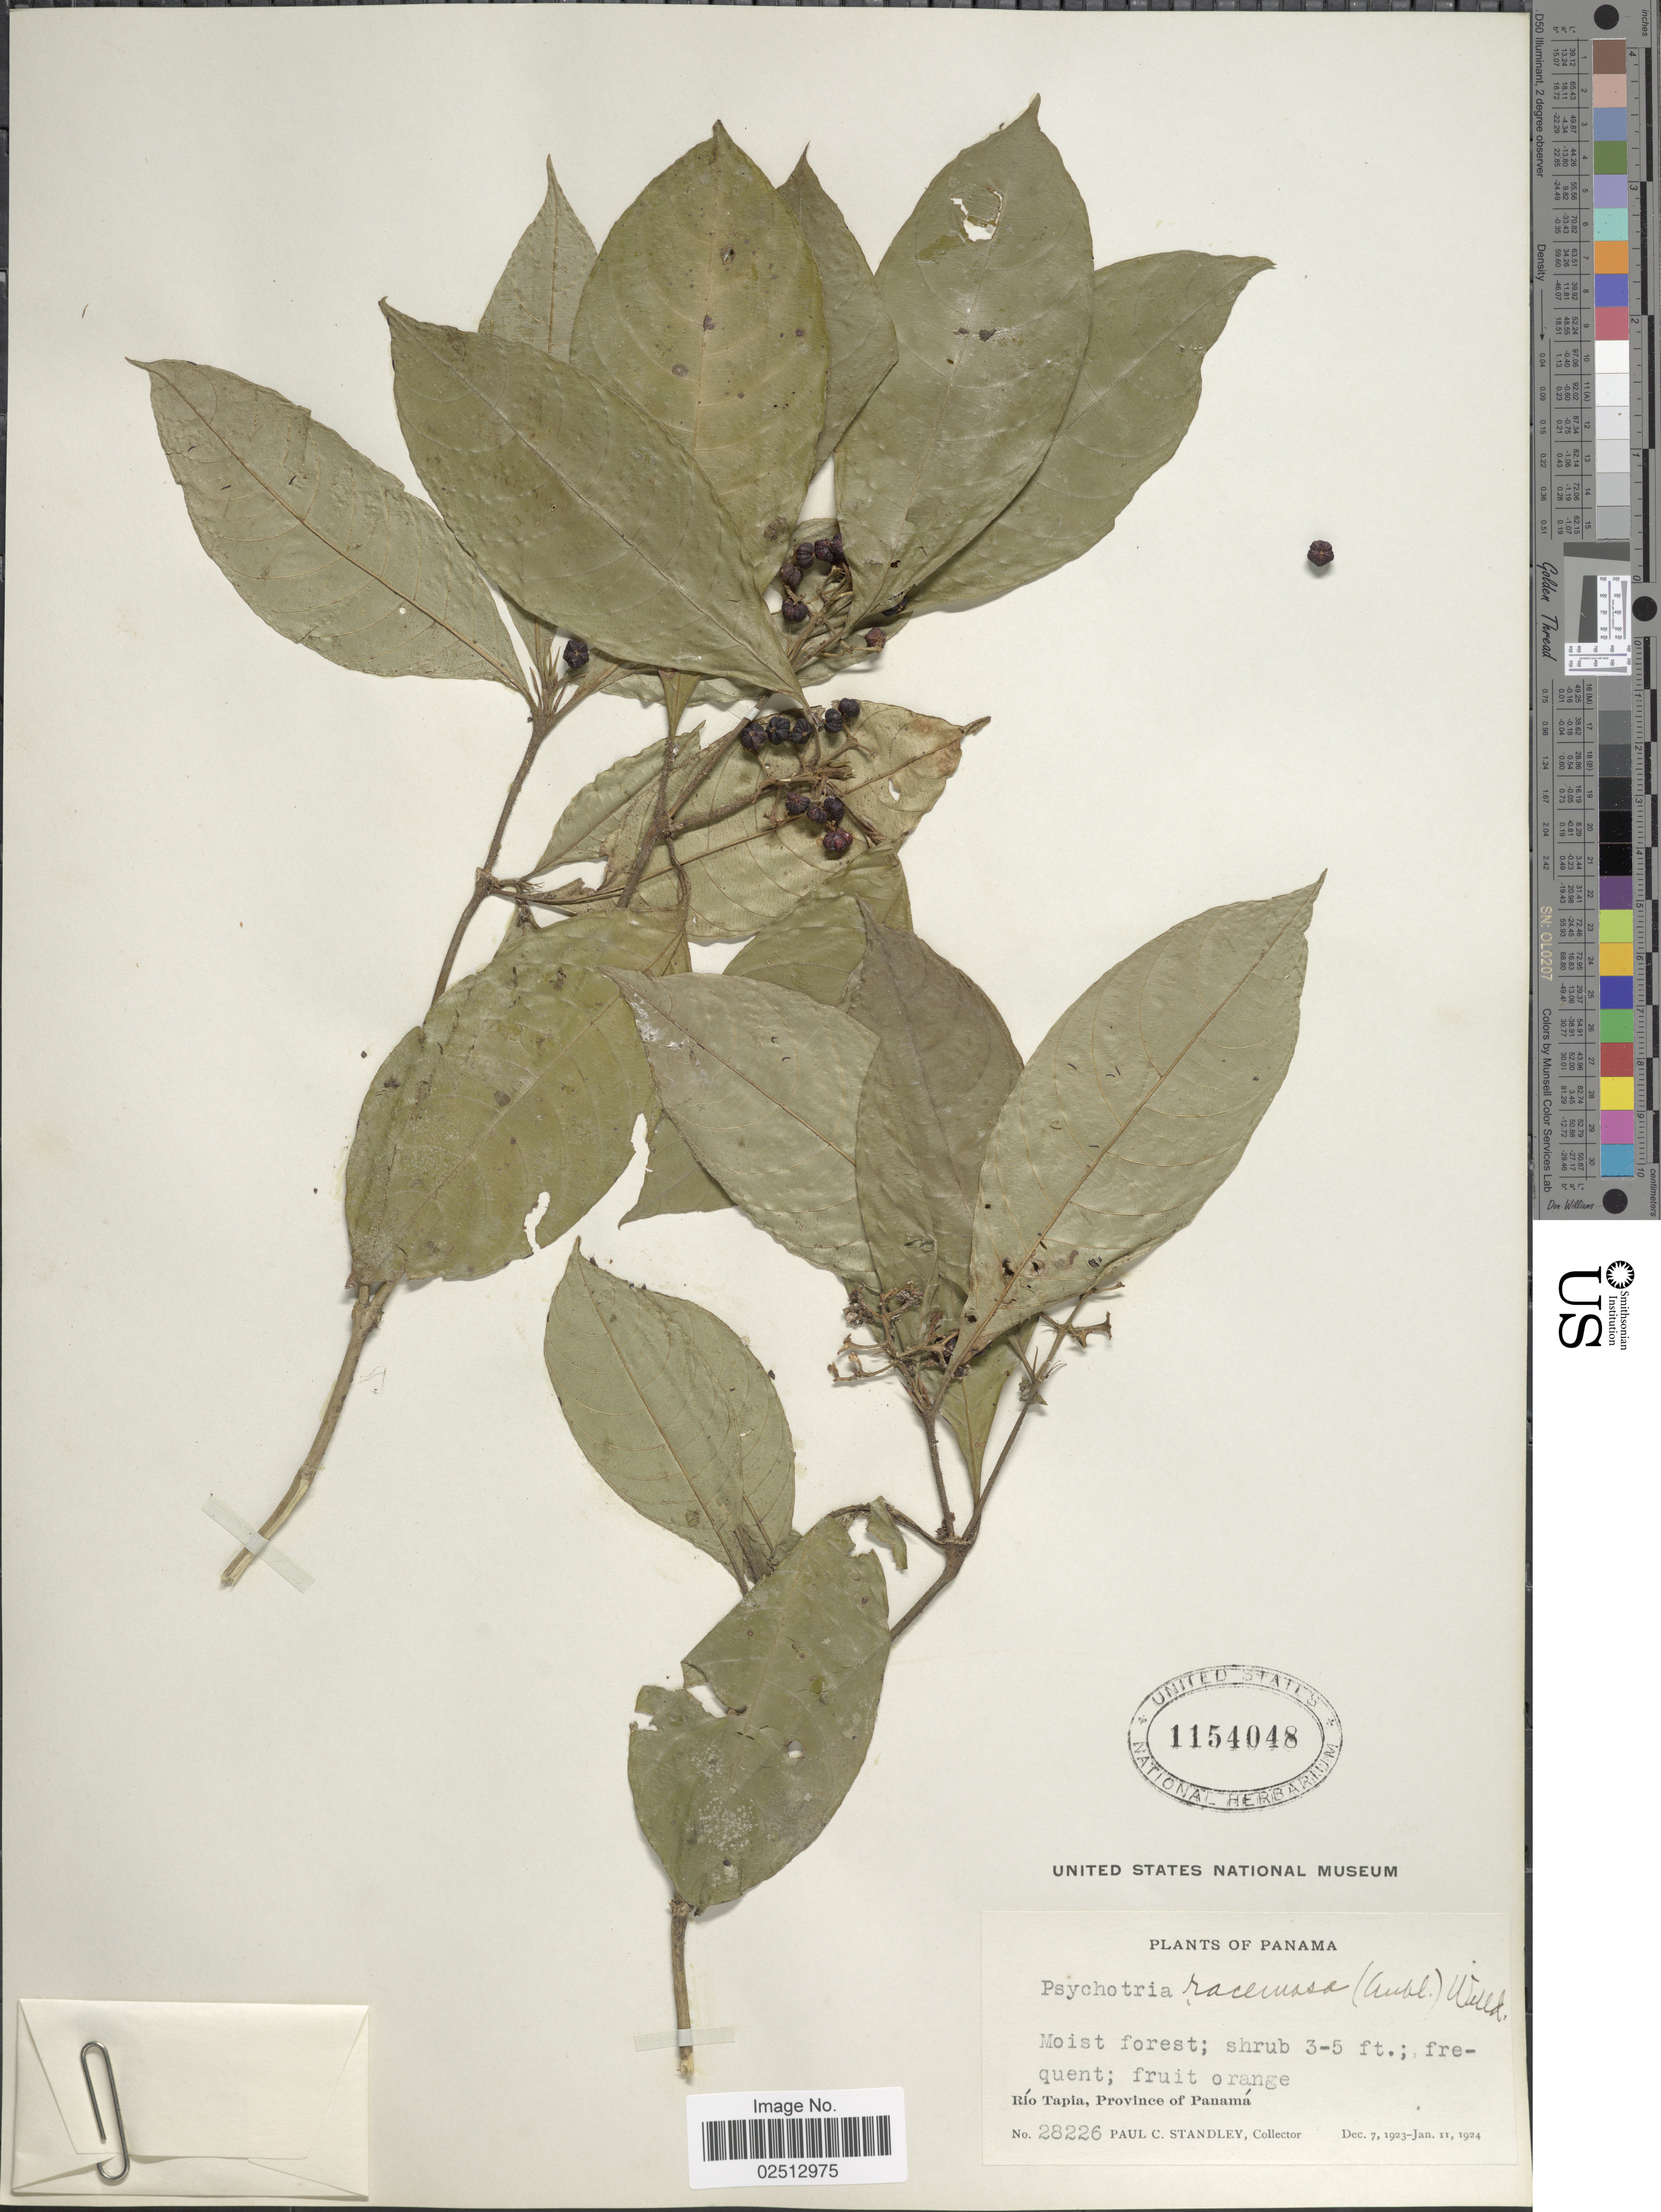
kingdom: Plantae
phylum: Tracheophyta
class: Magnoliopsida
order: Gentianales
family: Rubiaceae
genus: Psychotria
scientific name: Psychotria racemosa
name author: (Aubl.) Raeuschel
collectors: P. C. Standley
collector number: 28226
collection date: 1923-12-07/1924-01-11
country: Panama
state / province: Panamá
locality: Rio Tapia, Province of Panama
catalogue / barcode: US 1154048